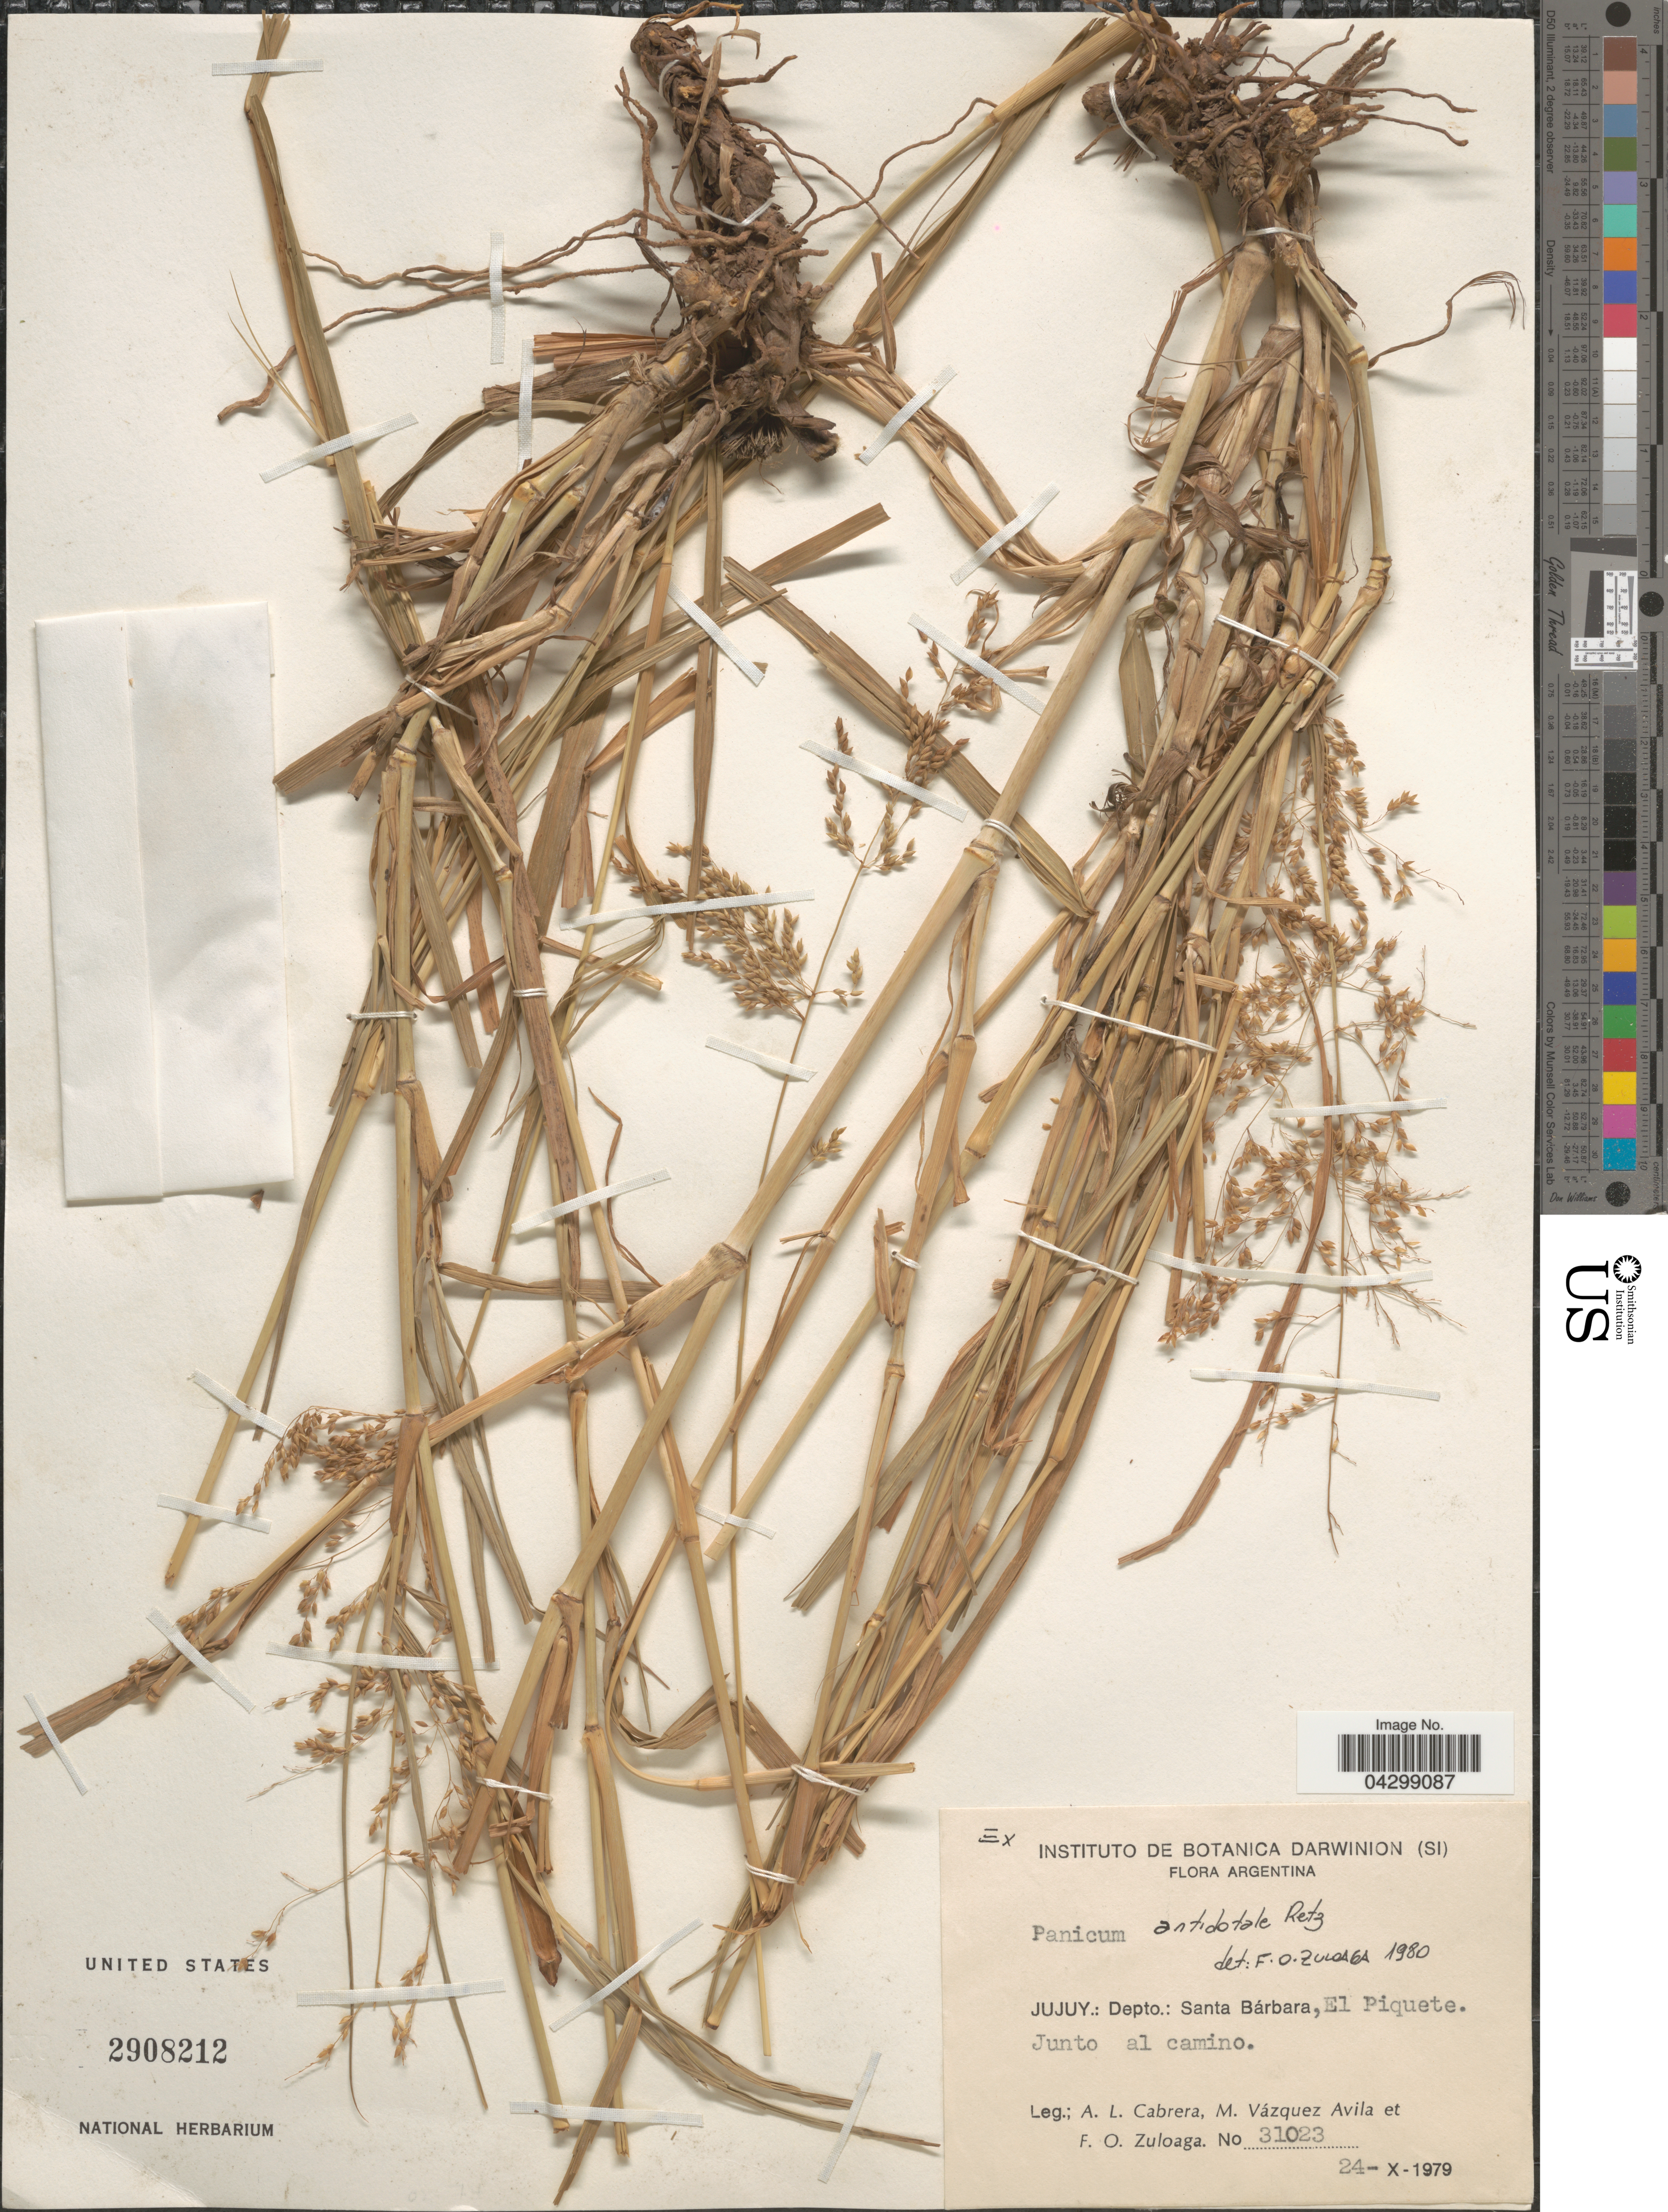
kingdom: Plantae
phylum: Tracheophyta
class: Liliopsida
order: Poales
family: Poaceae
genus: Panicum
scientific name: Panicum antidotale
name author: Retz.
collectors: A. L. Cabrera, M. D. Vázquez A. & F. O. Zuloaga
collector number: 31023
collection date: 1979-10-24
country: Argentina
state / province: Jujuy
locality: Depto.: Santa Bárbara, El Piquete. Junto al camino.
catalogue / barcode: US 2908212